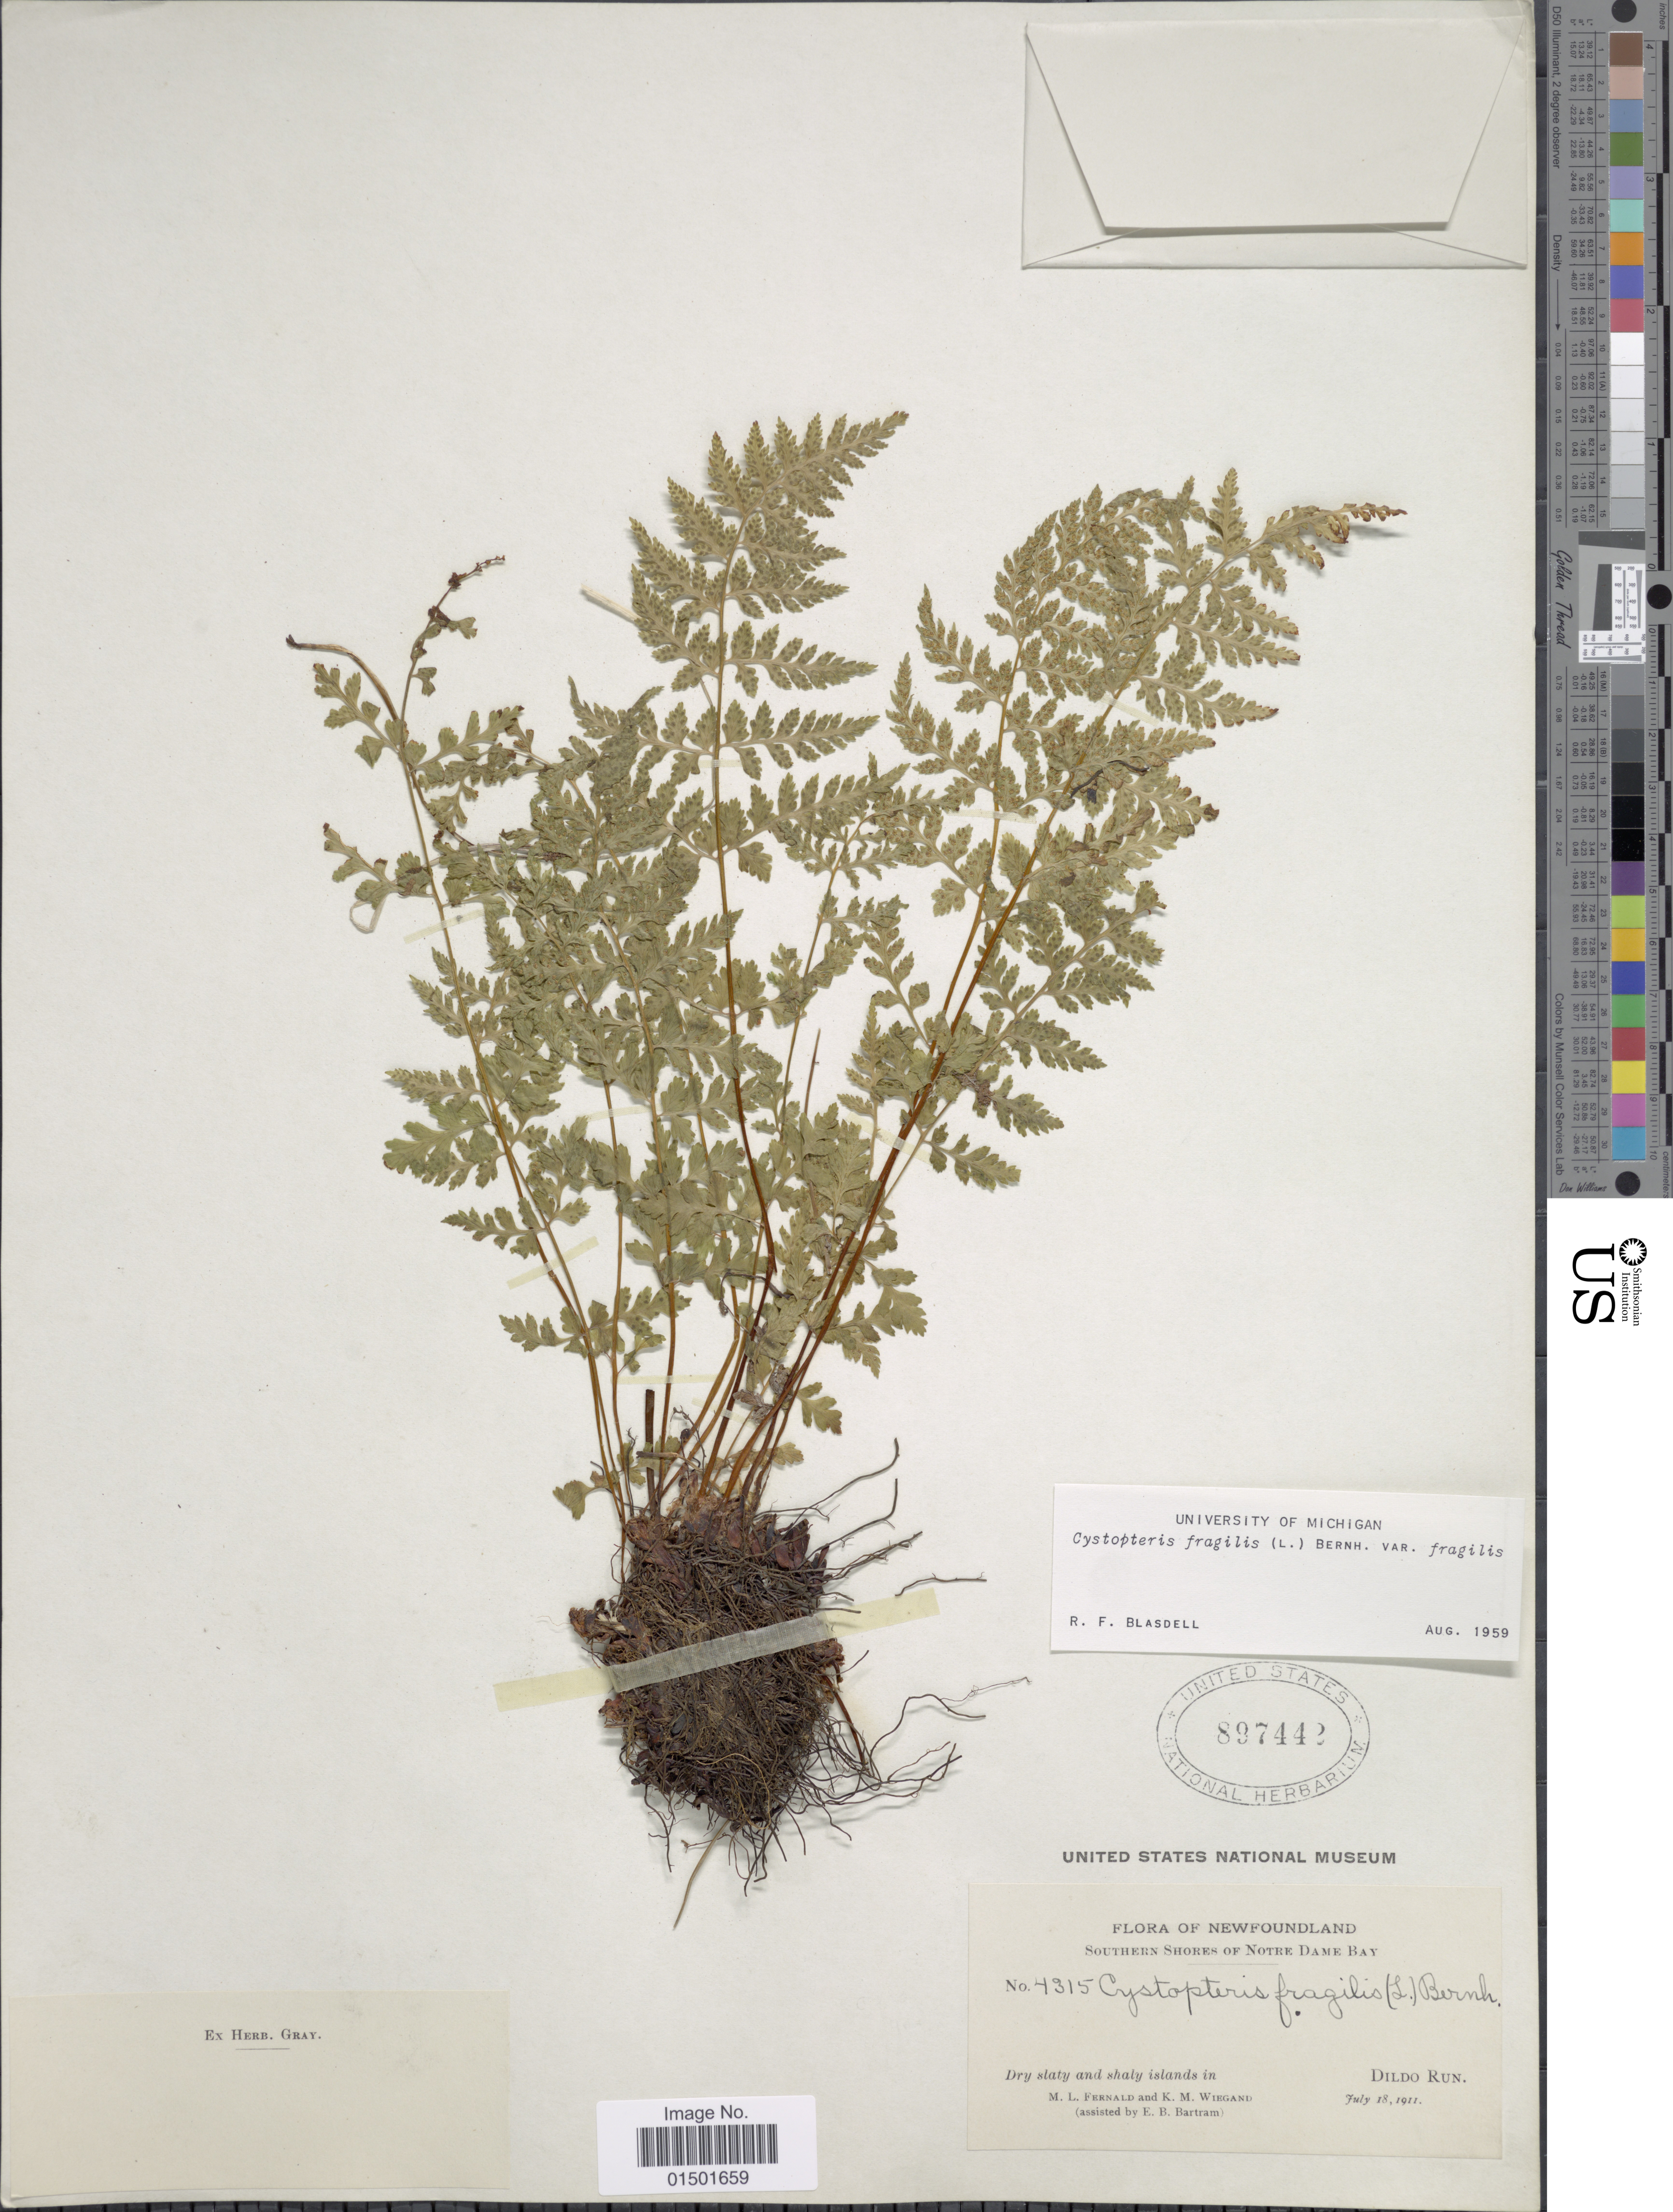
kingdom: Plantae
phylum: Tracheophyta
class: Polypodiopsida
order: Polypodiales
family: Cystopteridaceae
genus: Cystopteris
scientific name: Cystopteris fragilis var. fragilis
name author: (L.) Bernh.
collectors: M. L. Fernald, K. M. Wiegand & E. B. Bartram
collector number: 4315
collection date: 1911-07-08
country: Canada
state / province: Newfoundland and Labrador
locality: Southern Shores of Notre Dame Bay. Dry slaty and shaly islands in Dildo Run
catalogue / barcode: US 897442